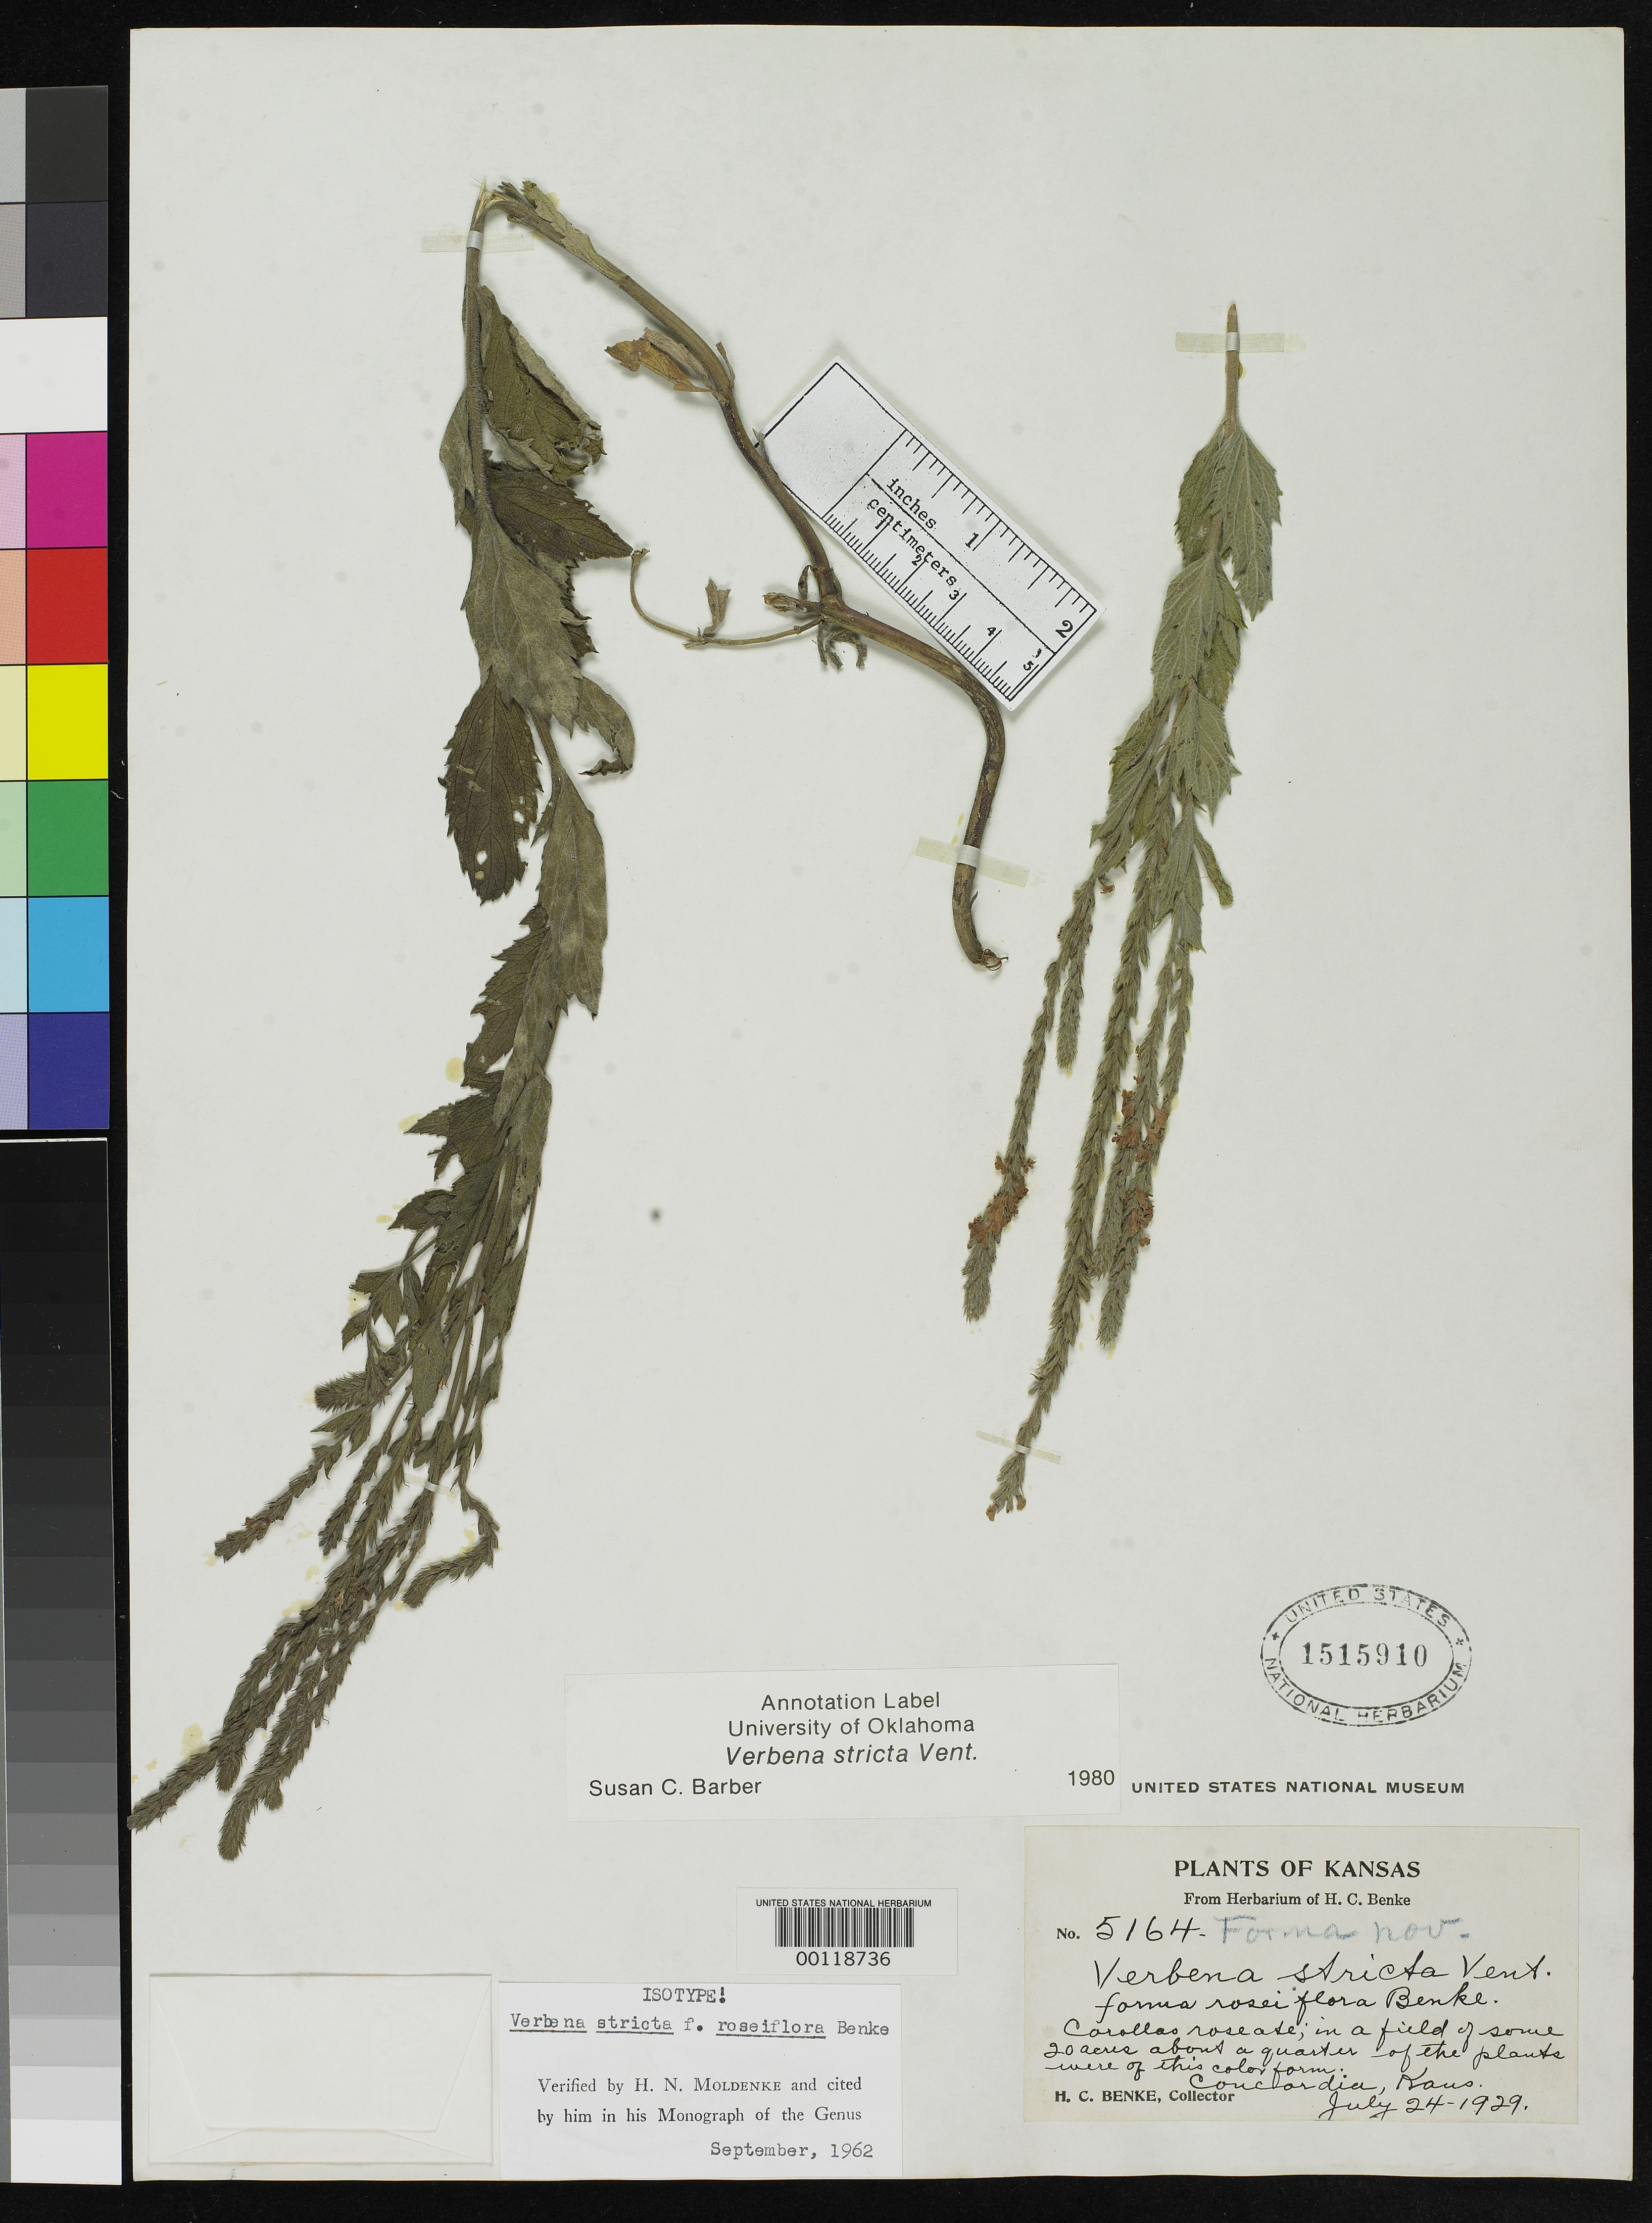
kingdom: Plantae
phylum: Tracheophyta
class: Magnoliopsida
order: Lamiales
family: Verbenaceae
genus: Verbena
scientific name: Verbena stricta f. roseiflora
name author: Benke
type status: Isotype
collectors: H. Benke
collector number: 5164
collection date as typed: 24 Jul 1929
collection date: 1929-07-24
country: United States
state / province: Kansas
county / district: Clay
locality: Concordia.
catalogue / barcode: US 1515910